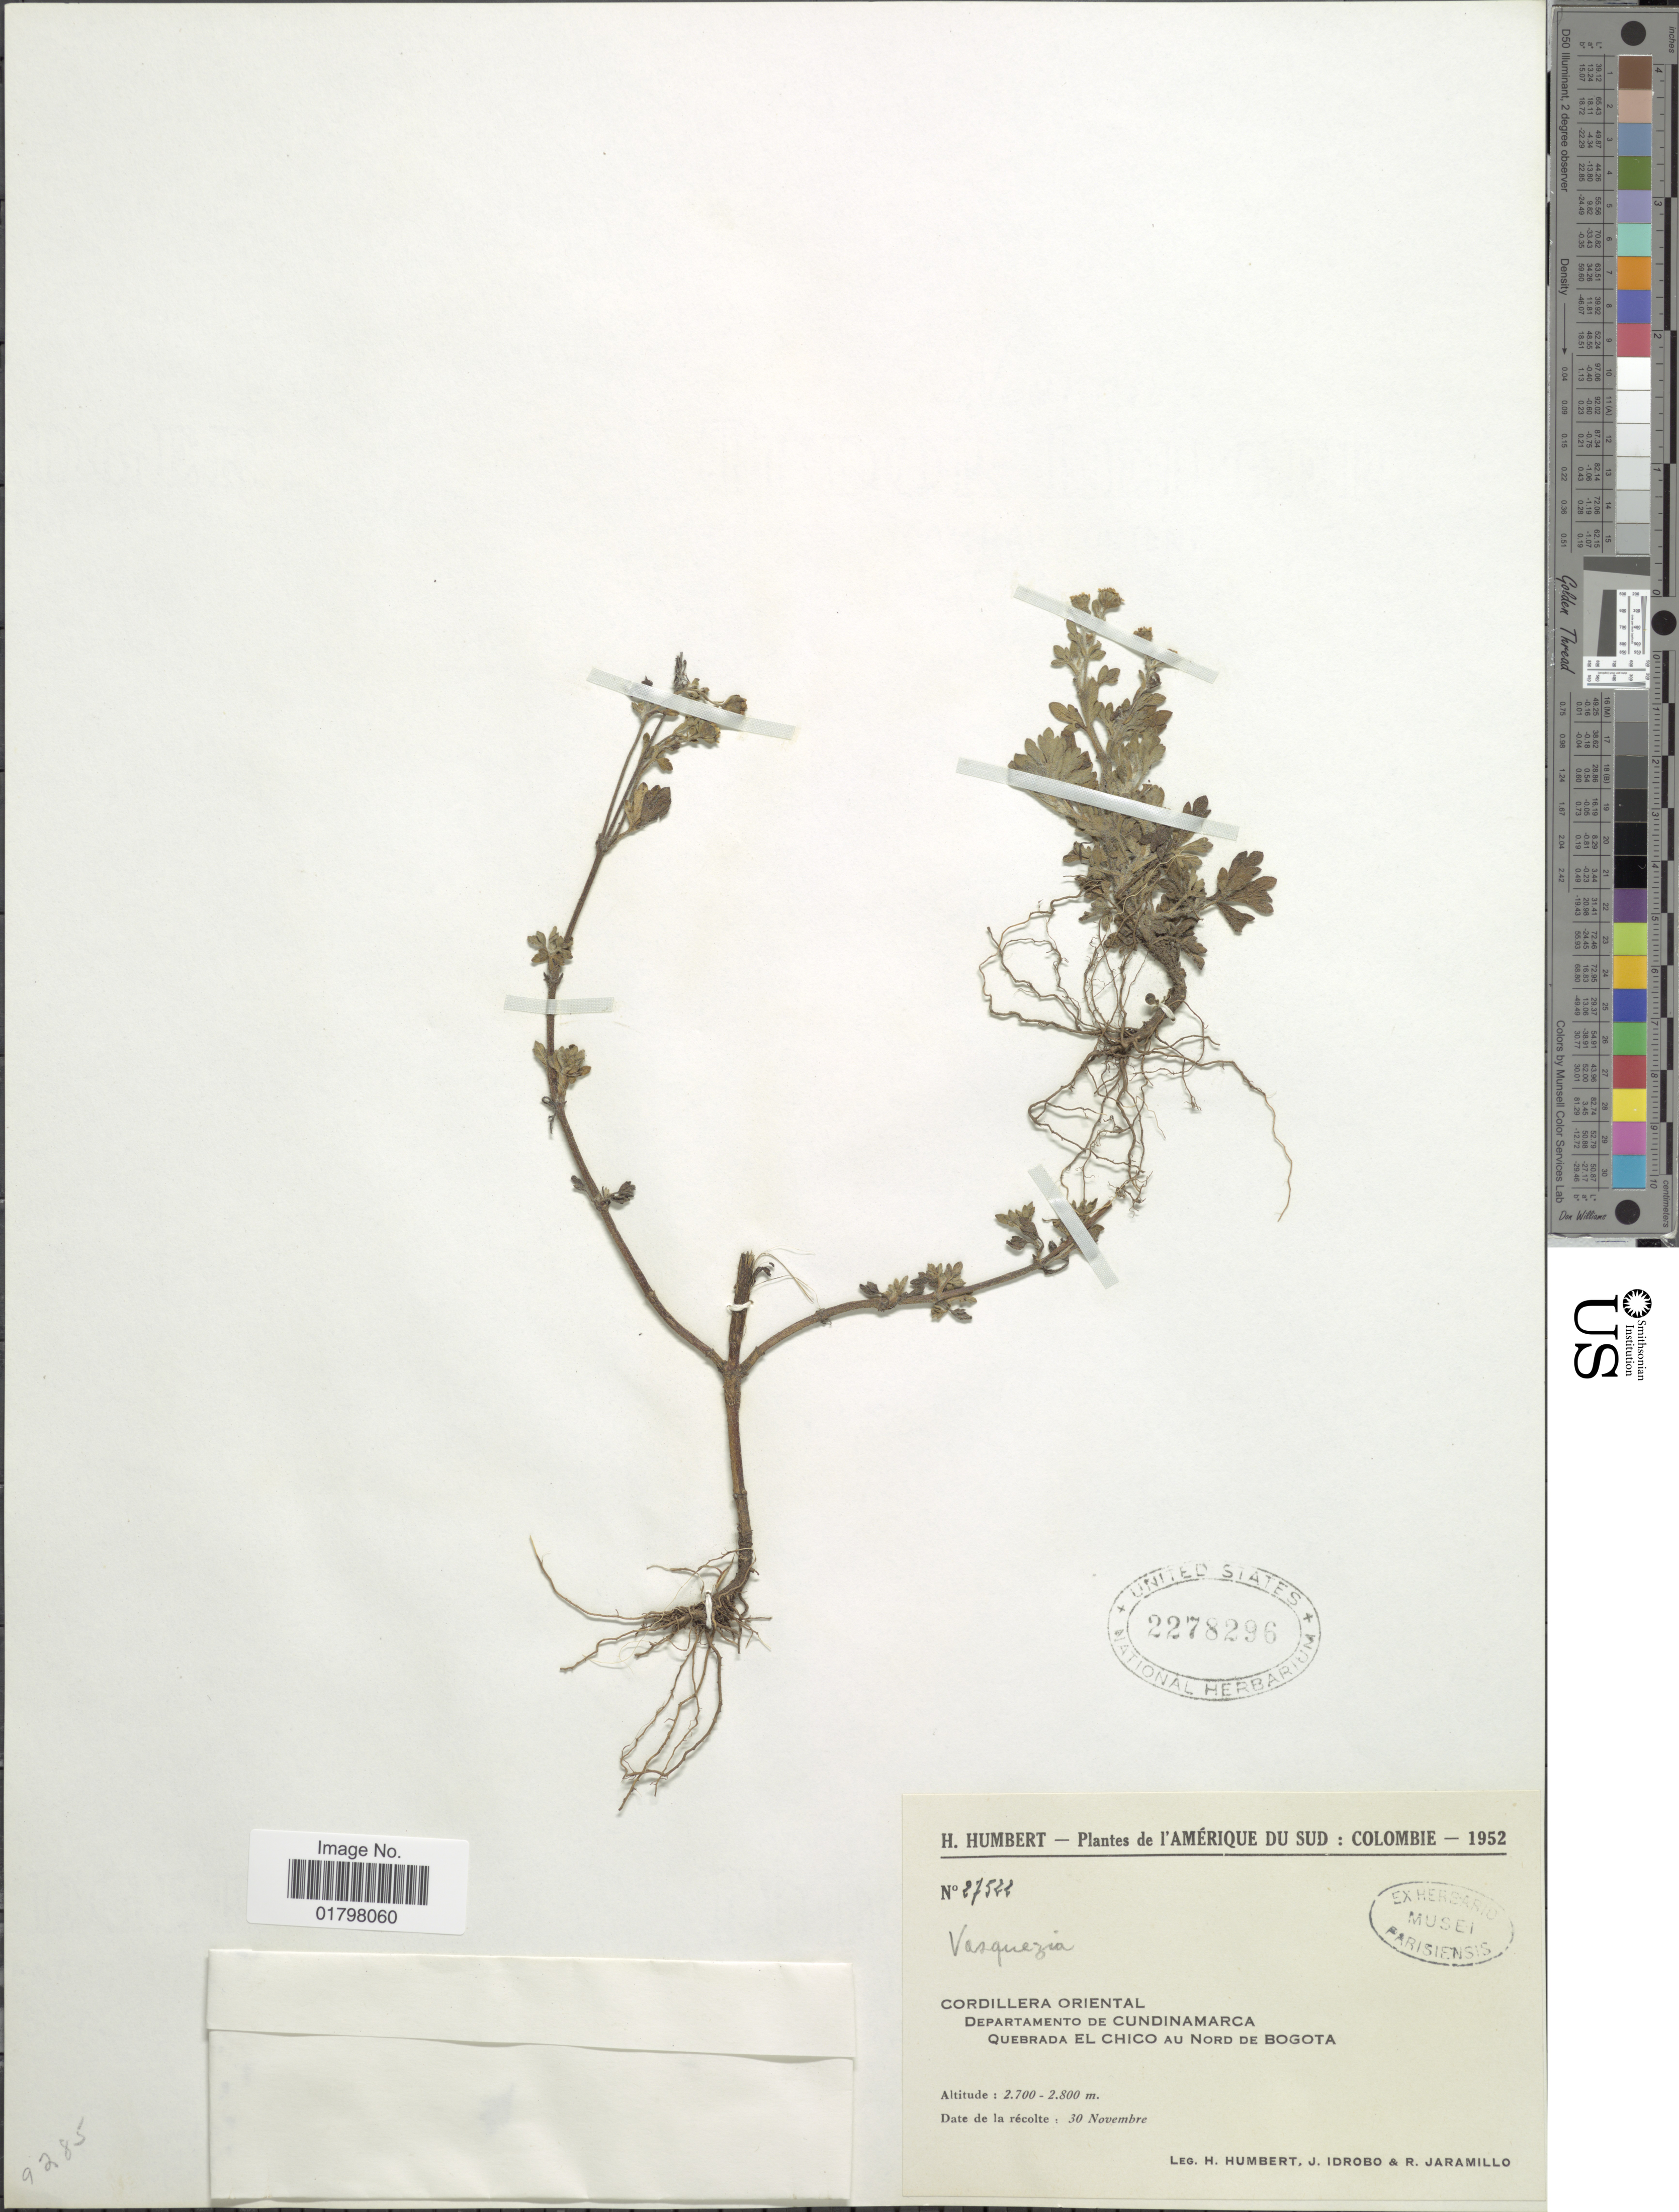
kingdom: Plantae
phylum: Tracheophyta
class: Magnoliopsida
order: Asterales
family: Asteraceae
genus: Vasquesia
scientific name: Vasquesia sp.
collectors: H. Humbert, J. M. Idrobo & R. Jaramillo M.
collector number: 27522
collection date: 1952-11-30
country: Colombia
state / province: Cundinamarca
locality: Cordillera Oriental. Departamento de Cundinamarca. Quebrada el Chico au Nord de Bogota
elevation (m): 2700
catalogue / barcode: US 2278296